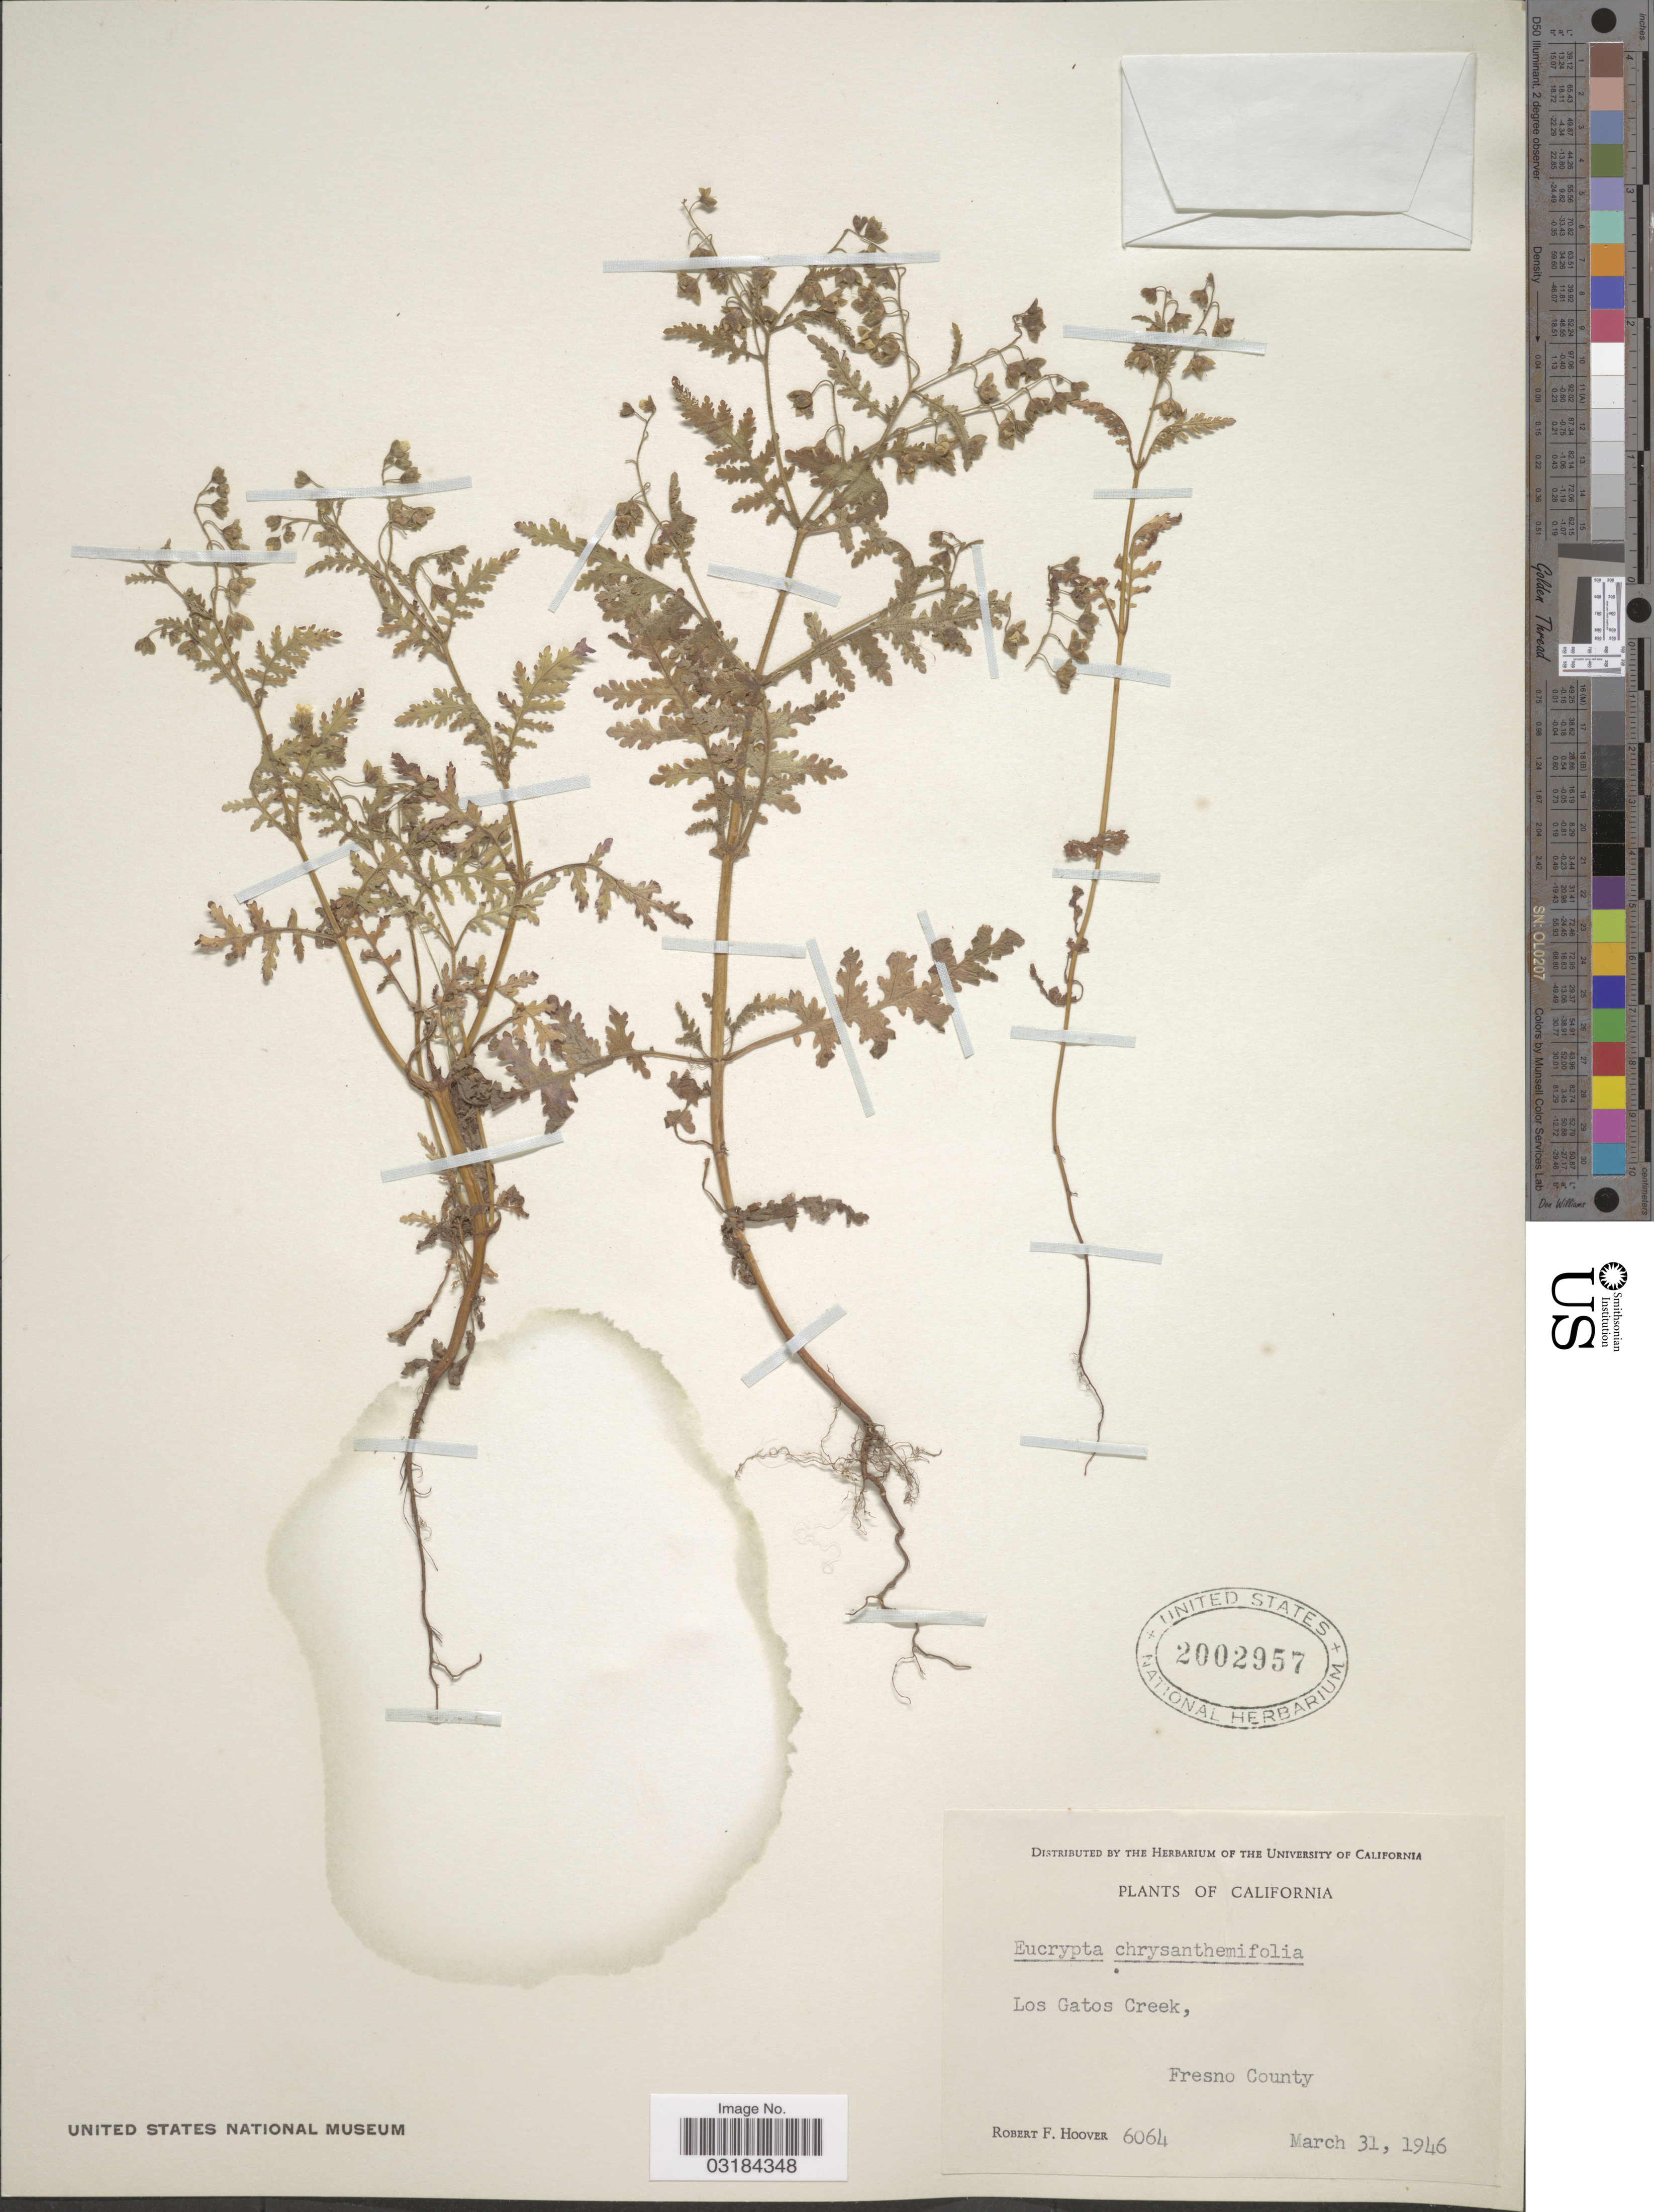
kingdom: Plantae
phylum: Tracheophyta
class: Magnoliopsida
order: Boraginales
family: Hydrophyllaceae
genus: Eucrypta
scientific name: Eucrypta chrysanthemifolia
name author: (Benth.) Greene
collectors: R. F. Hoover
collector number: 6064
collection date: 1946-03-31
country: United States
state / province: California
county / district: Fresno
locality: Los Gatos Creek, Fresno County.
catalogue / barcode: US 2002957